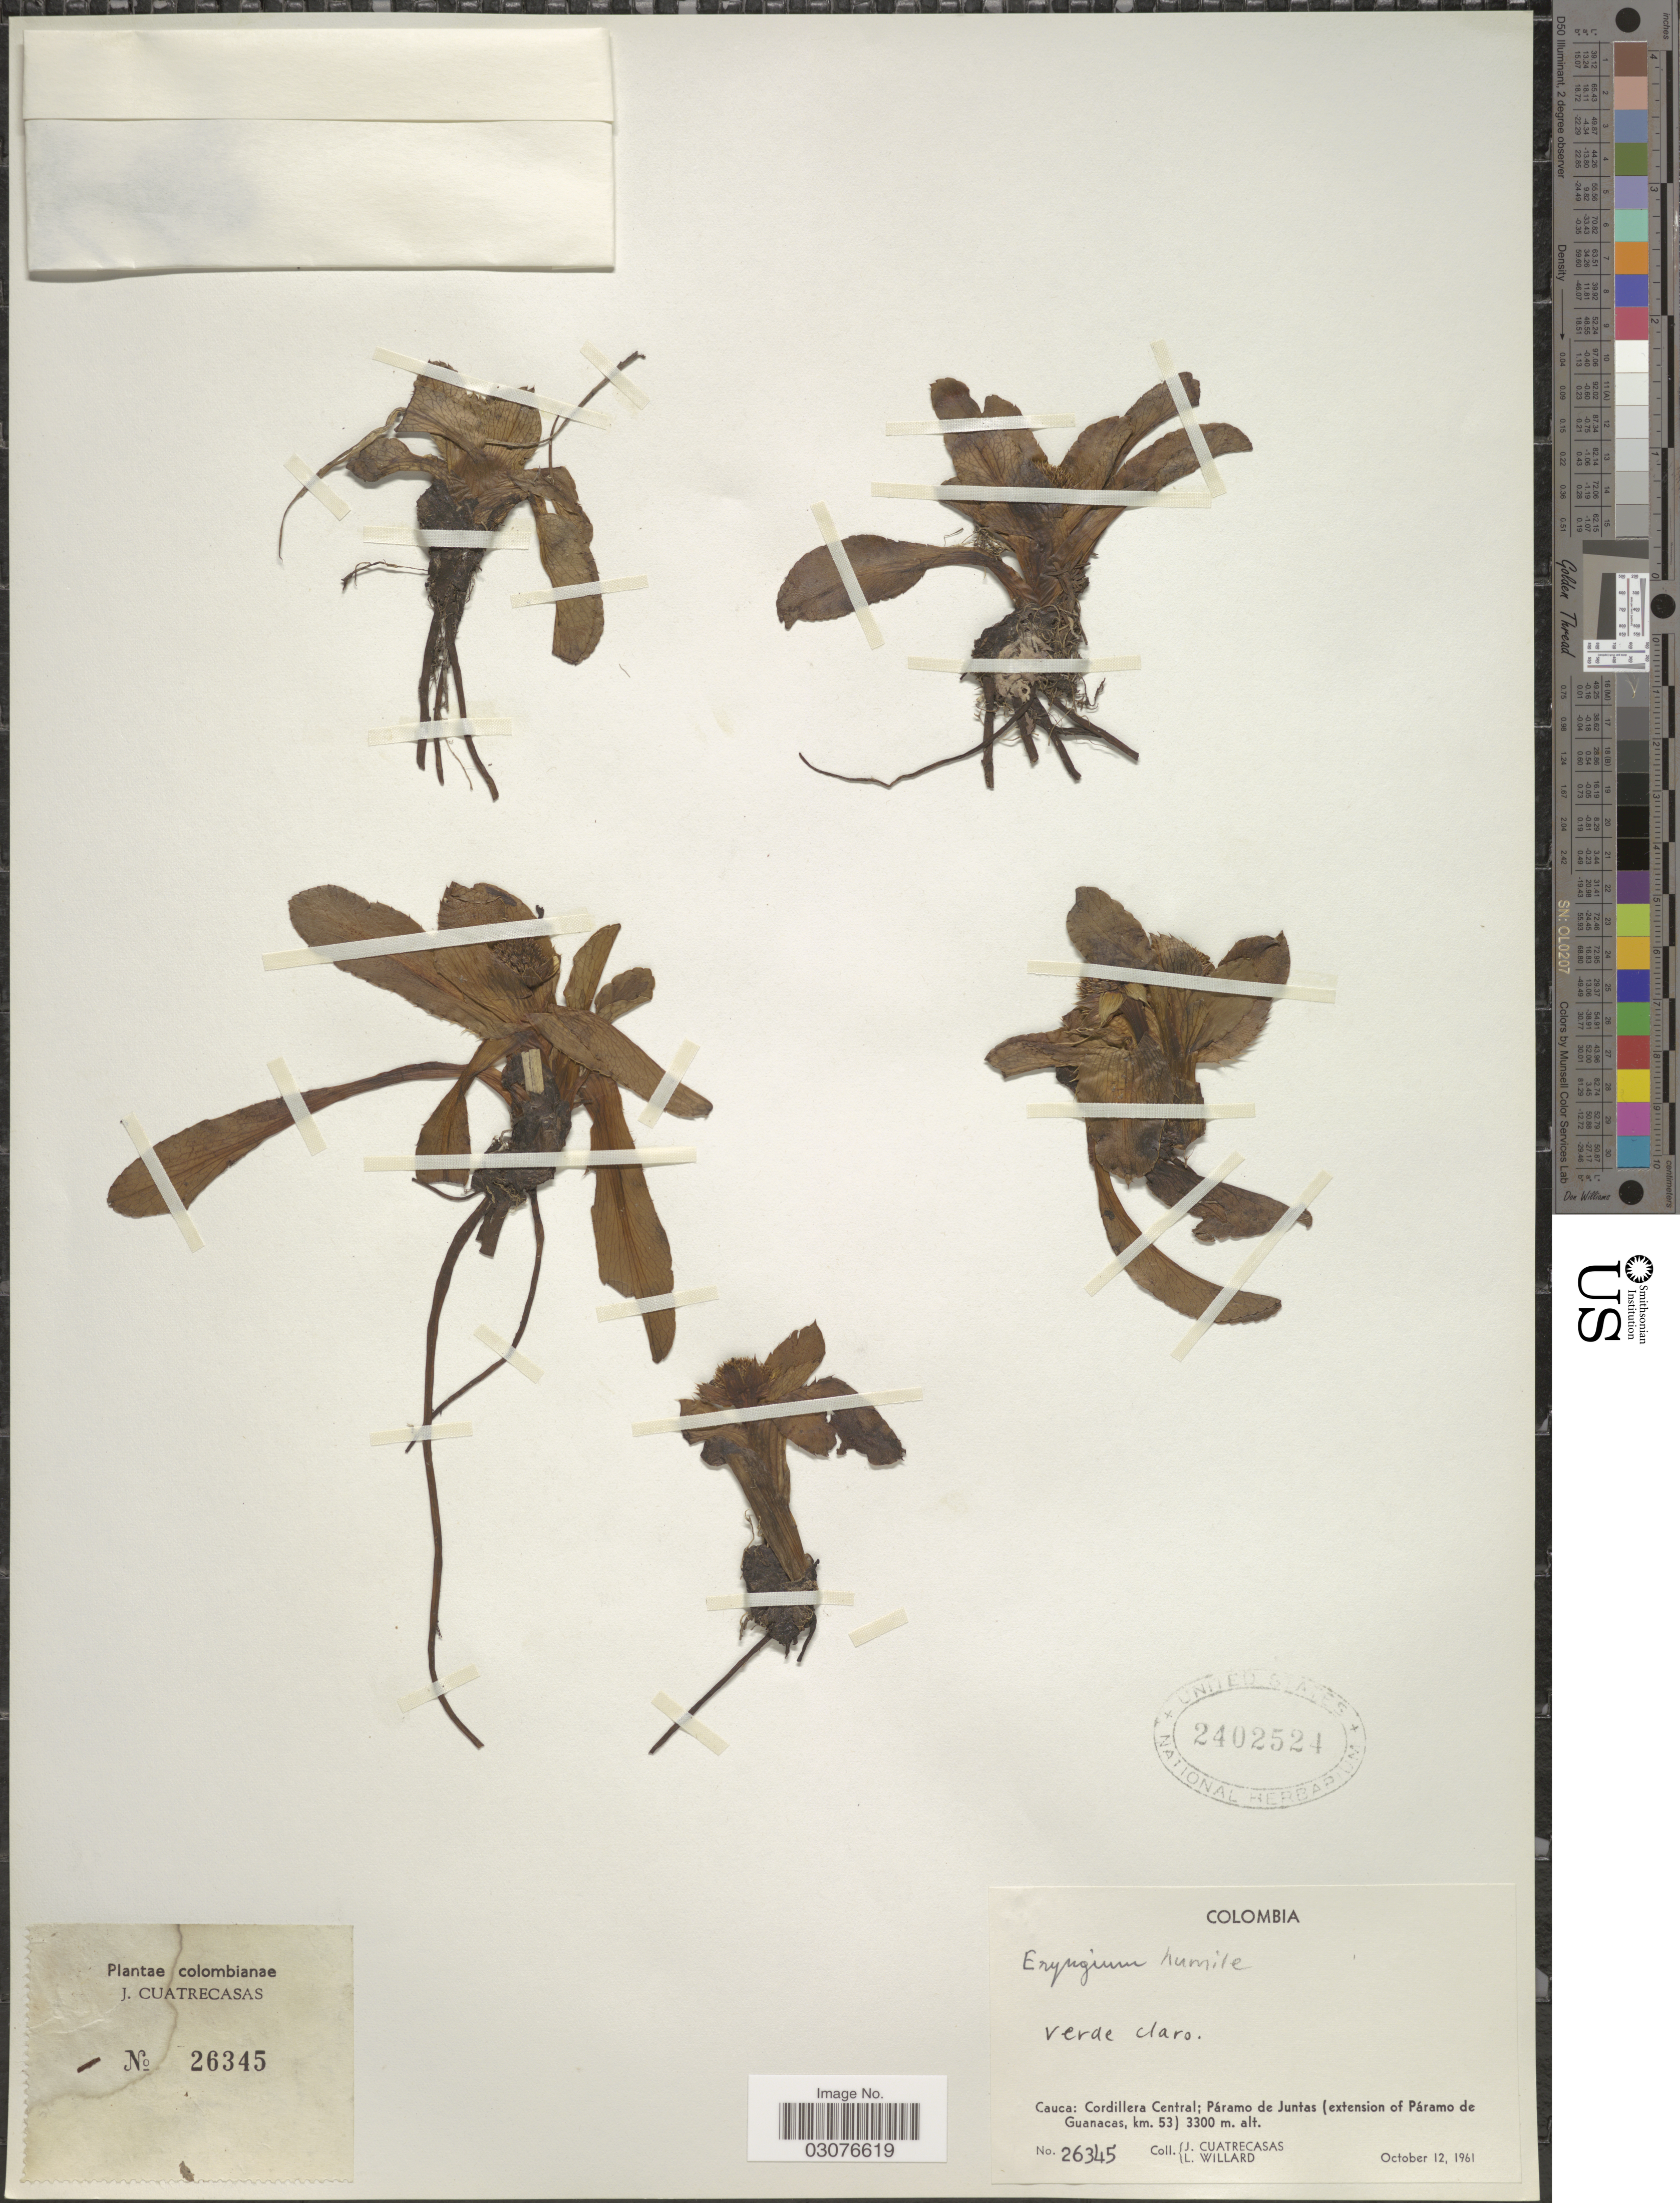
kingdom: Plantae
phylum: Tracheophyta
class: Magnoliopsida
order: Apiales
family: Apiaceae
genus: Eryngium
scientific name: Eryngium humile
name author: Cav.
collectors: J. Cuatrecasas & L. Willard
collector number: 26345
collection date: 1961-10-12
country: Colombia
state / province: Cauca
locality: Cauca: Cordillera Central: Páramo de Juntas (extension of Páramo de Guanacas, km 53).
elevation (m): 3300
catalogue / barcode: US 2402524